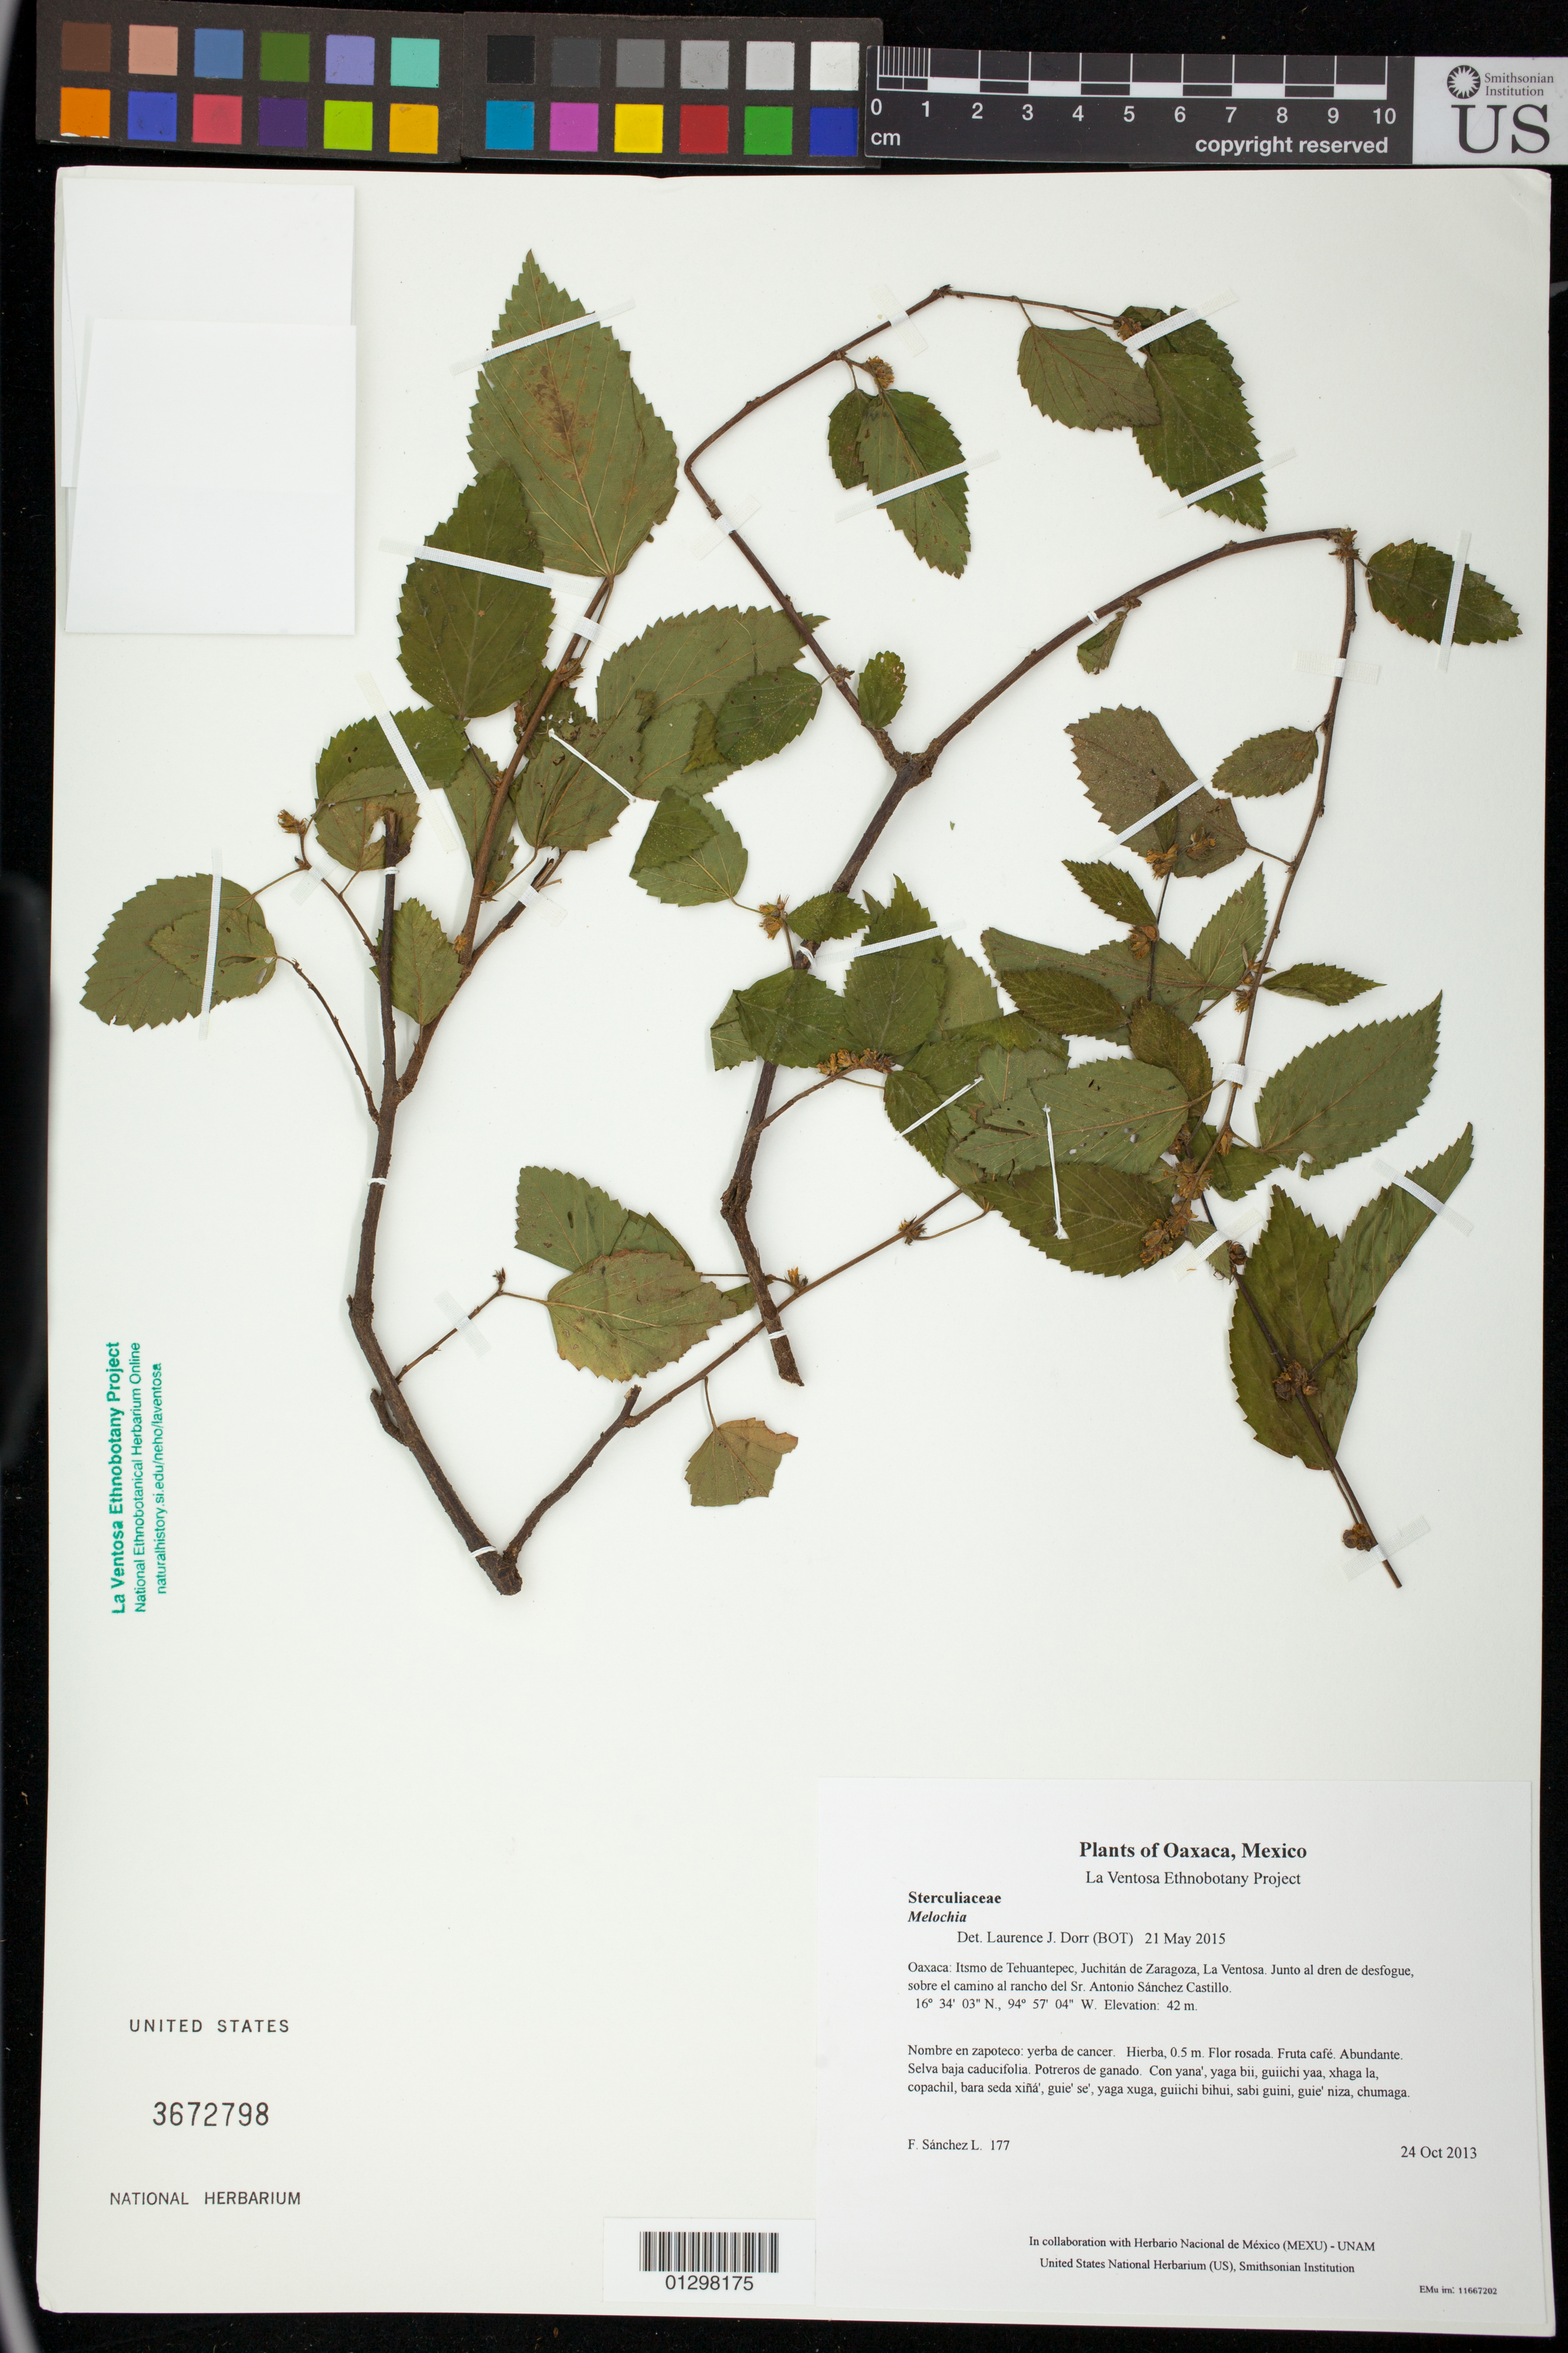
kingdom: Plantae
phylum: Tracheophyta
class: Magnoliopsida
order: Malvales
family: Malvaceae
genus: Melochia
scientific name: Melochia nodiflora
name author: Sw.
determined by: Velasco G., Kenia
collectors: F. Sánchez L.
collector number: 177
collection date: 2013-10-24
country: Mexico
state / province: Oaxaca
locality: Itsmo de Tehuantepec, Juchitán de Zaragoza, La Ventosa. Junto al dren de desfogue, sobre el camino al rancho del Sr. Antonio Sánchez Castillo.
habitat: Selva baja caducifolia. Potreros de ganado.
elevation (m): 42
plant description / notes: JEBOT, MEXU, SERO, US; Guixi bandaga. 0.5 m. Guie' rosa. Cuaananaxhi namuu. Stale.; hierba de cancer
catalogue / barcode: US 3672798